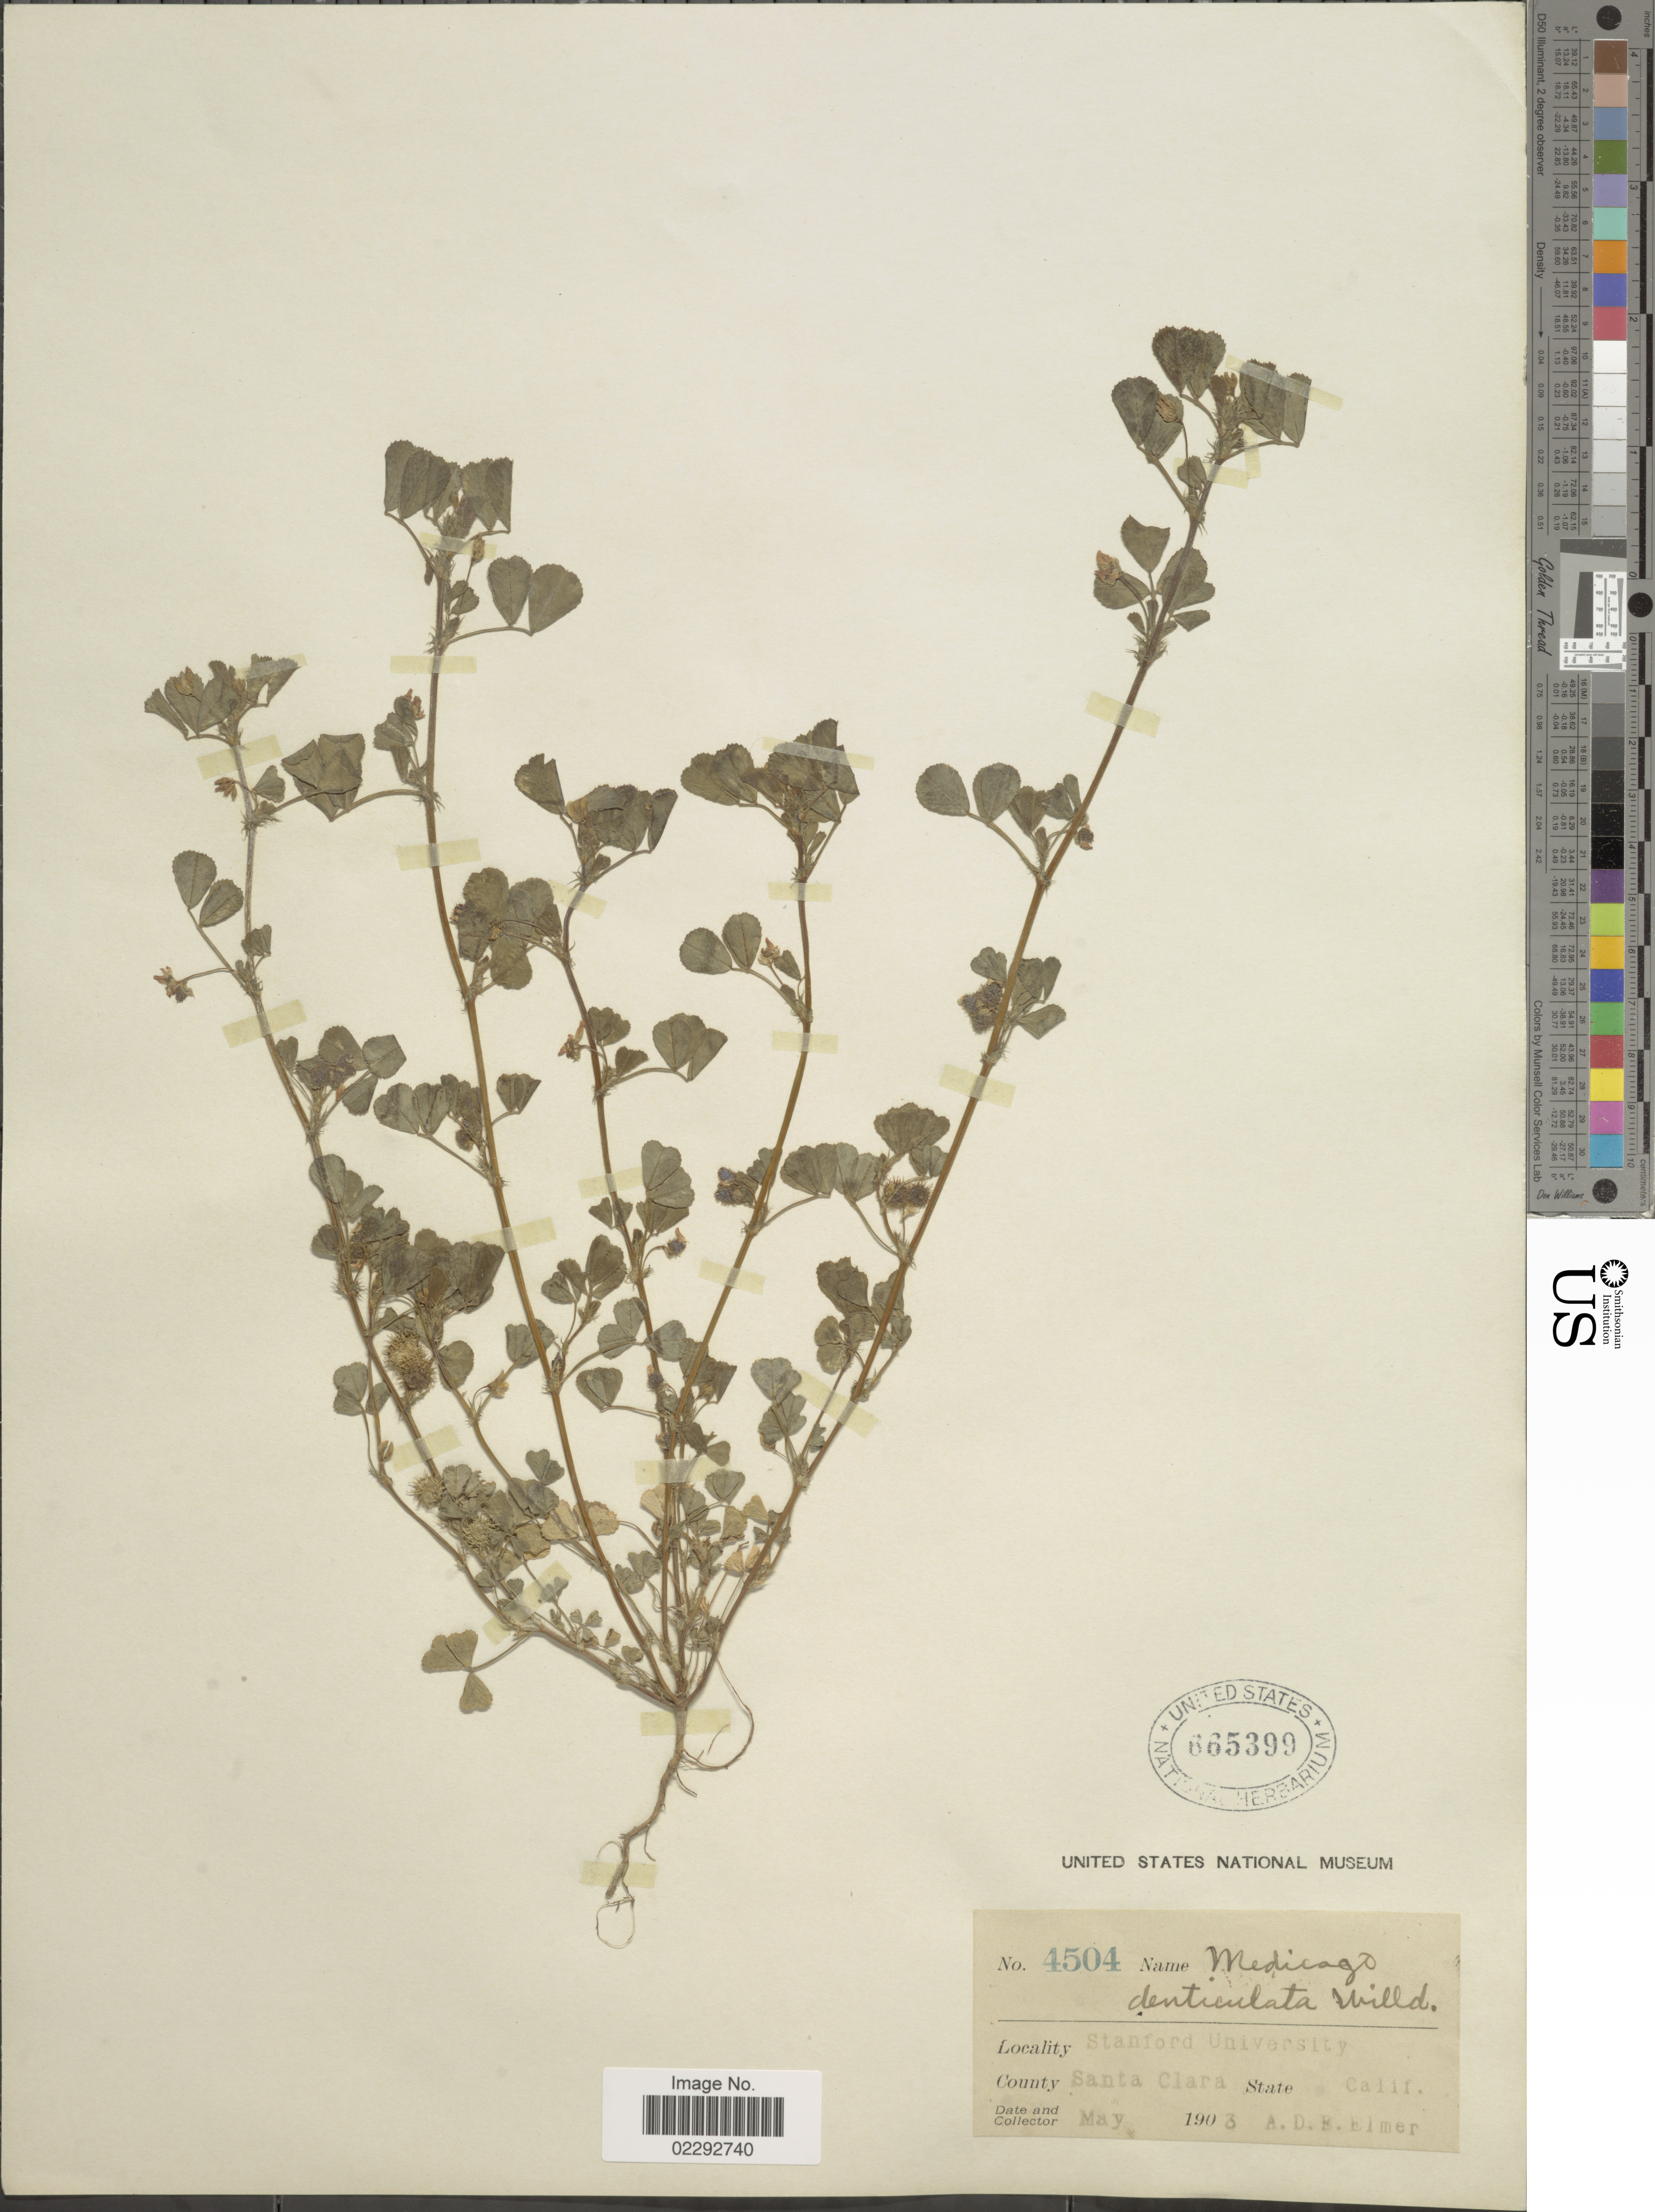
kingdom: Plantae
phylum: Tracheophyta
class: Magnoliopsida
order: Fabales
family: Fabaceae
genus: Medicago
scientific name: Medicago hispida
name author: Gaertn.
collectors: A. D. E. Elmer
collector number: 4504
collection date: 1903-05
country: United States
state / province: California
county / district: Santa Clara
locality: Stanford University. County Santa Clara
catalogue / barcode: US 665399